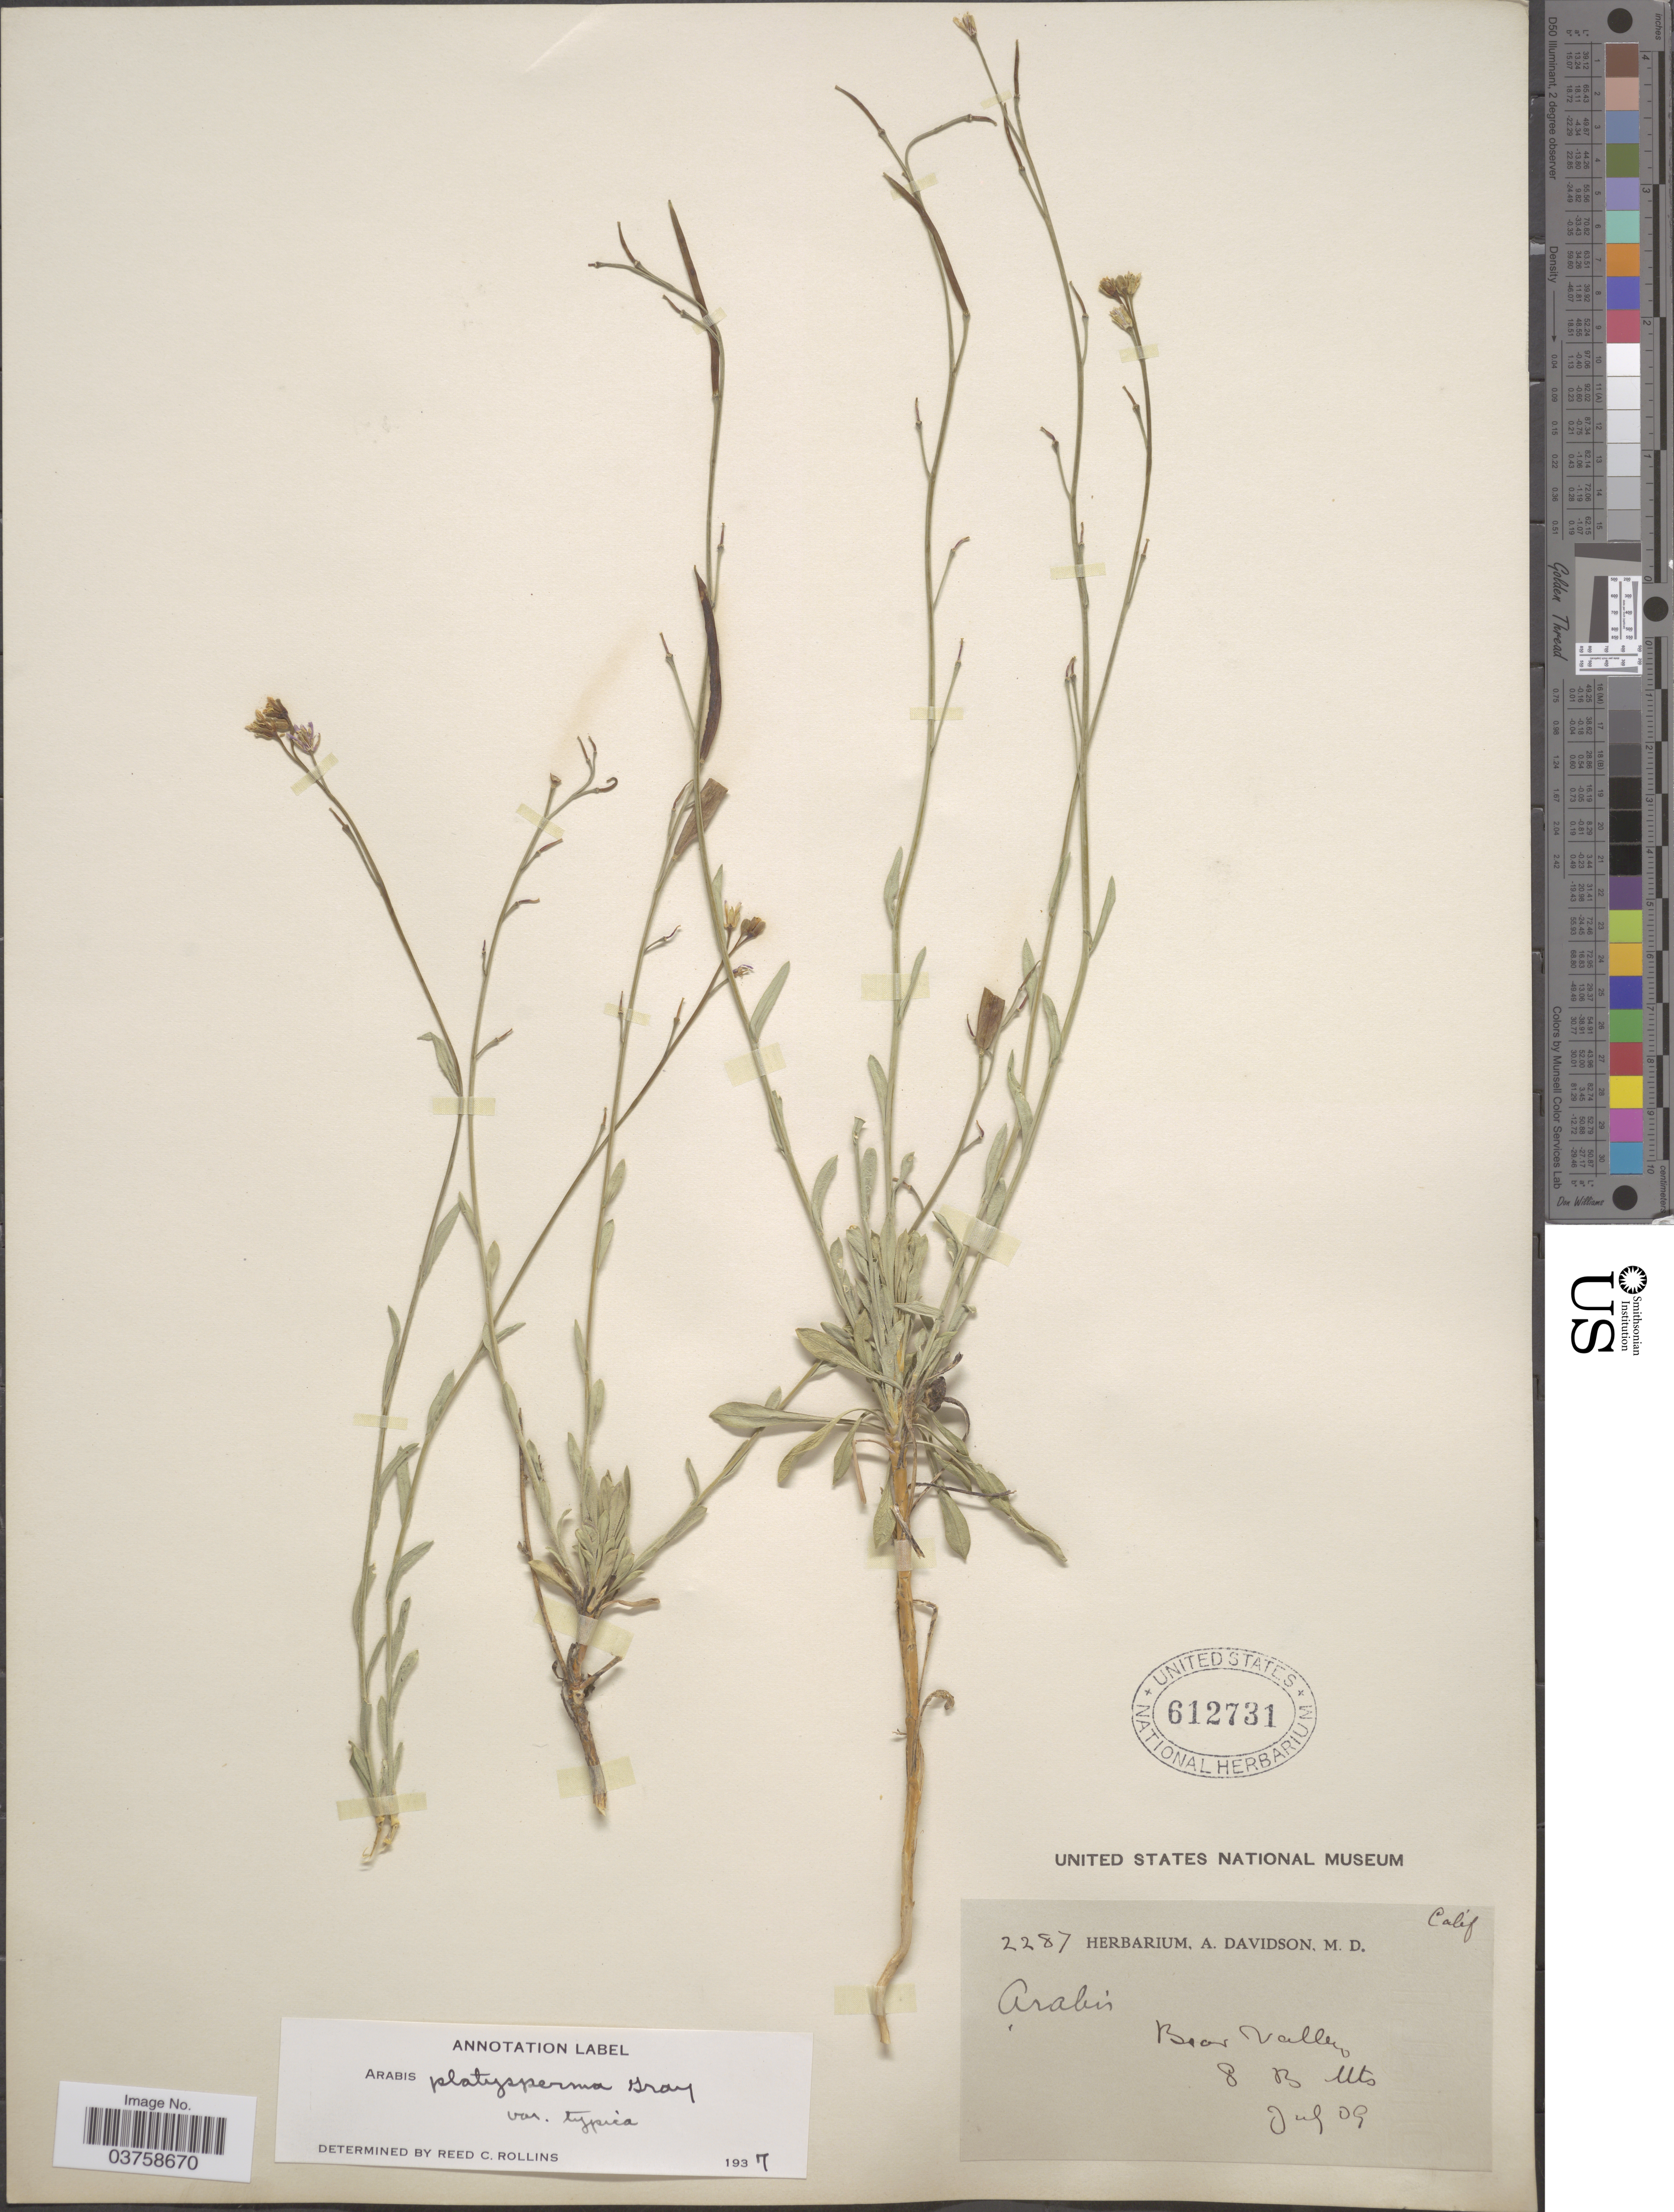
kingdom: Plantae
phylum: Tracheophyta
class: Magnoliopsida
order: Brassicales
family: Brassicaceae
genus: Arabis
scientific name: Arabis platysperma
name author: A. Gray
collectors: ex herb. A. Davidson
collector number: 2287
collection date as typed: Transcribed d/m/y: /7/9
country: United States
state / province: California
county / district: San Bernardino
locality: Bear Valley. S B Mts.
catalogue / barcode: US 612731